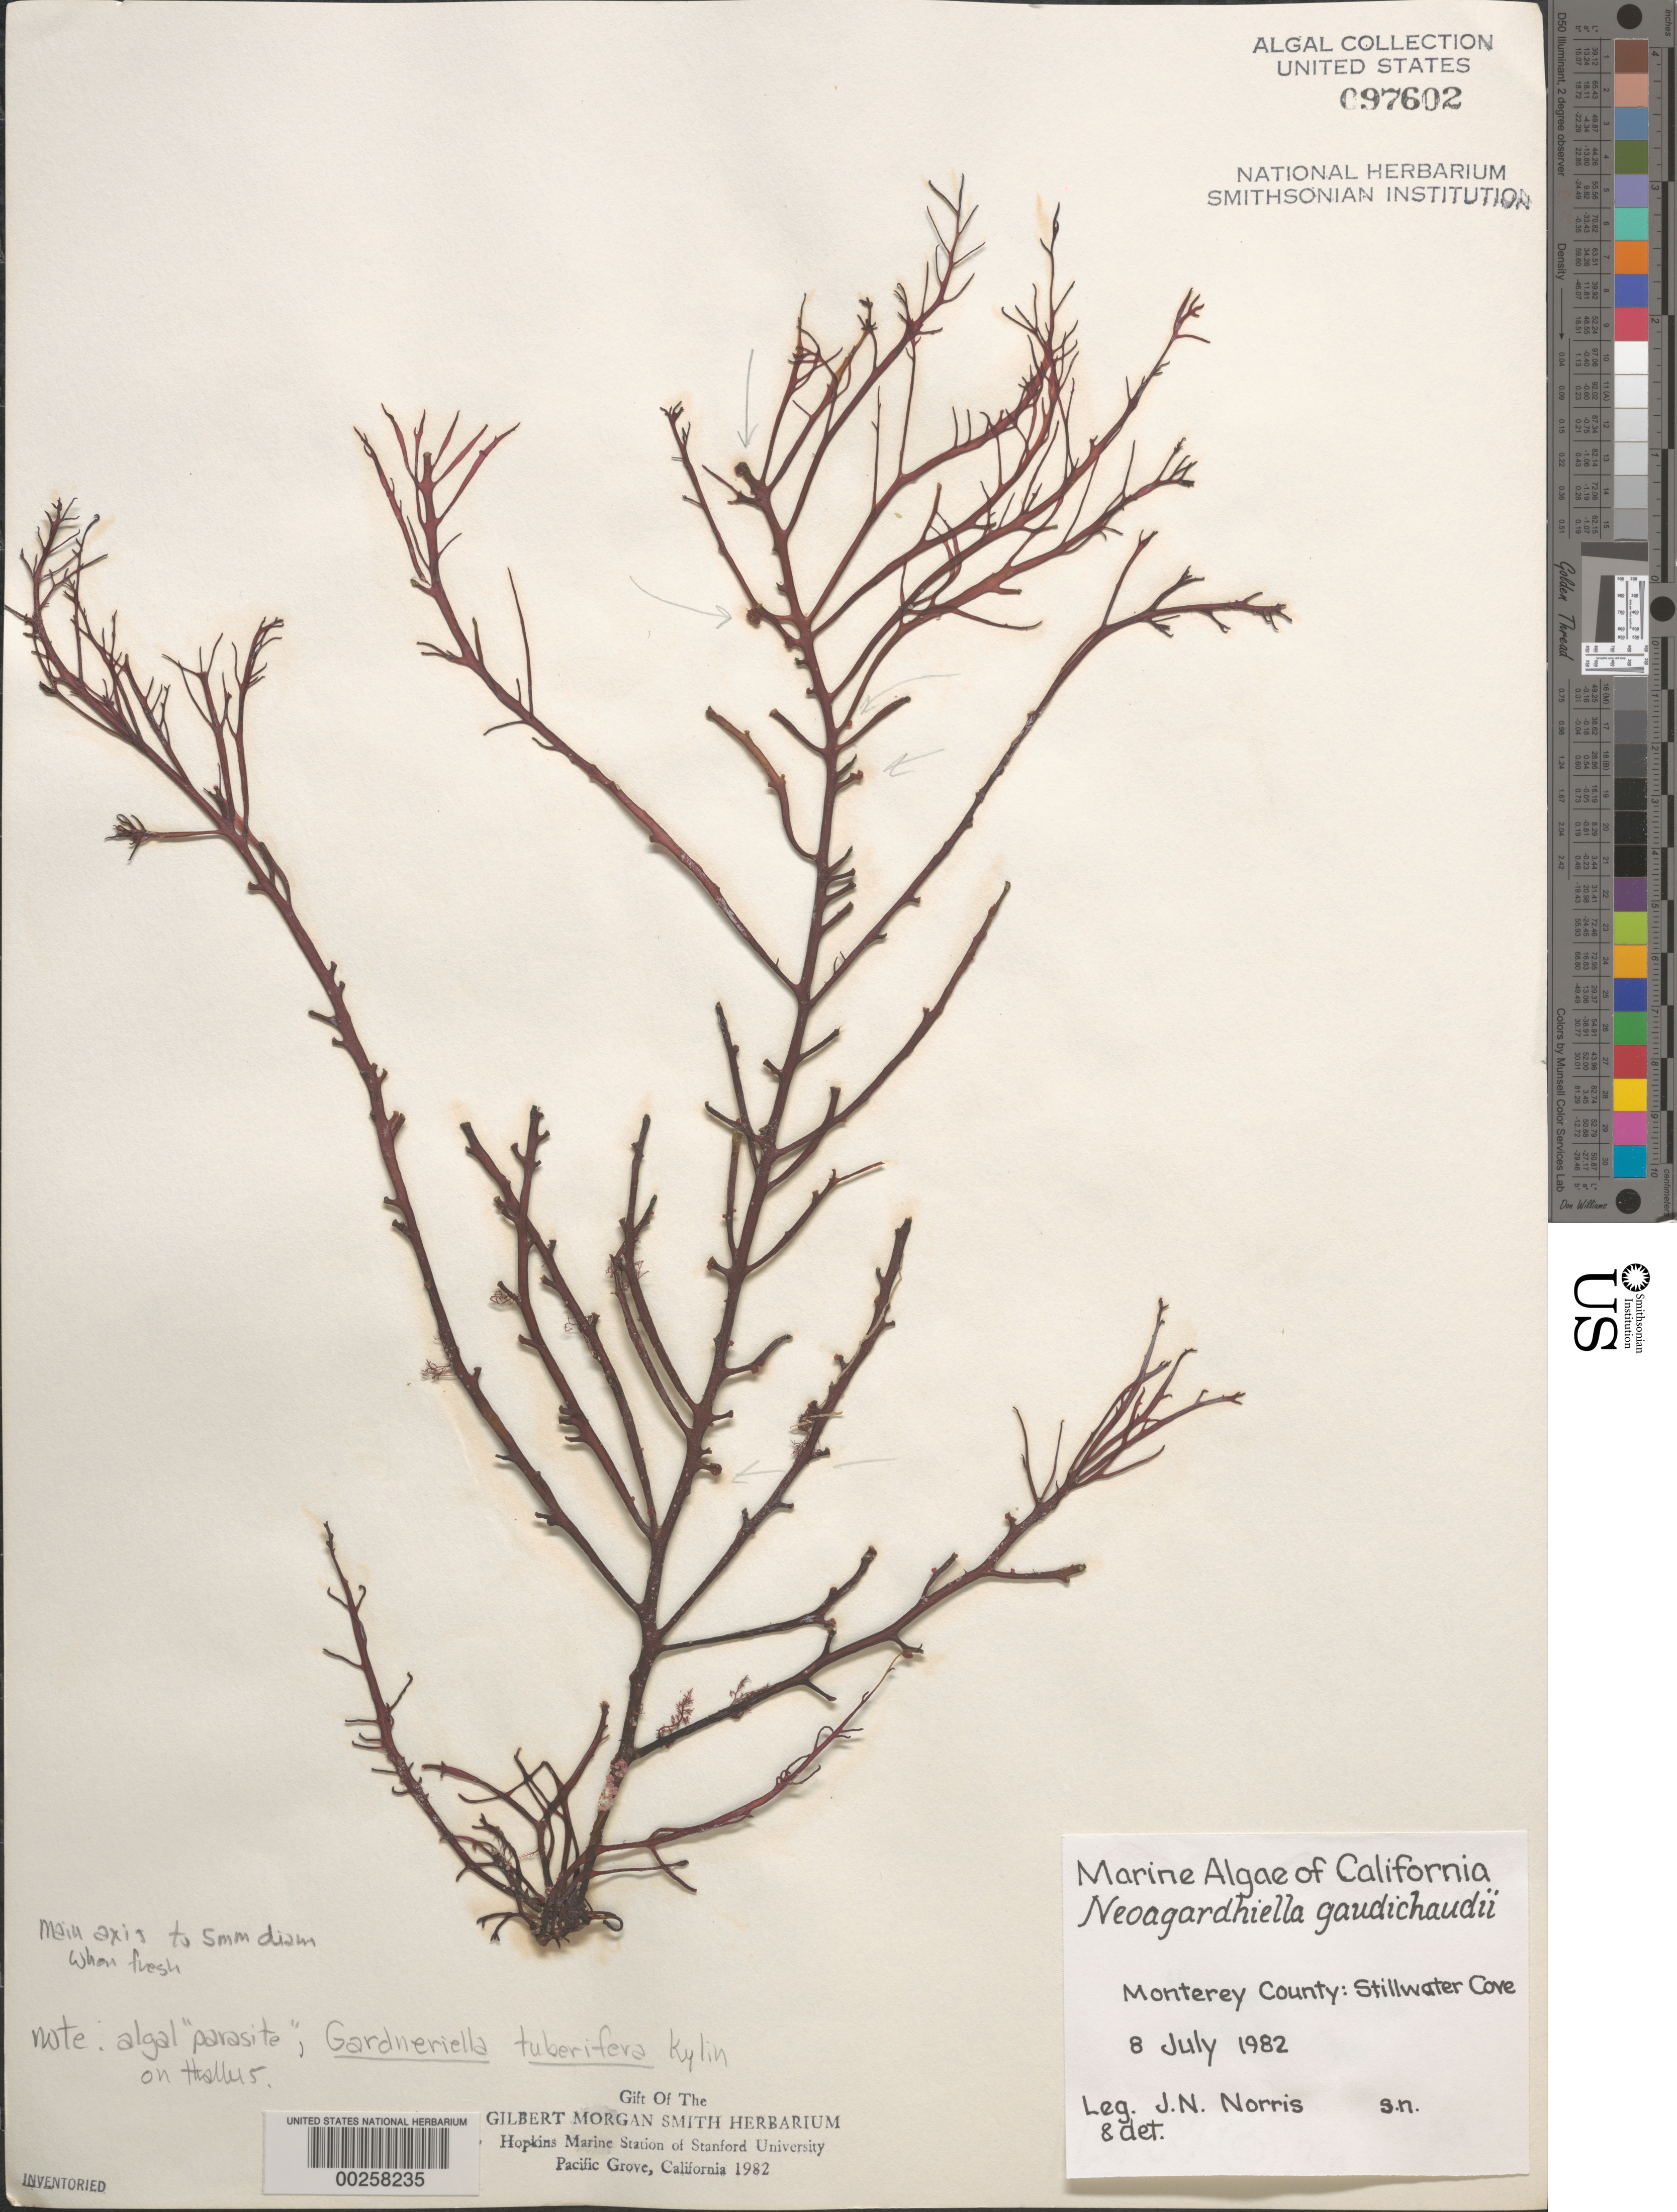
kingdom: Plantae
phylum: Rhodophyta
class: Florideophyceae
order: Gigartinales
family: Solieriaceae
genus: Sarcodiotheca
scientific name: Sarcodiotheca gaudichaudii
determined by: Algae name updating Project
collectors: J. N. Norris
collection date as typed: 08 Jul 1982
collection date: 1982-07-08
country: United States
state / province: California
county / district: Monterey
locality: Stillwater Cove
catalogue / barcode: US 97602